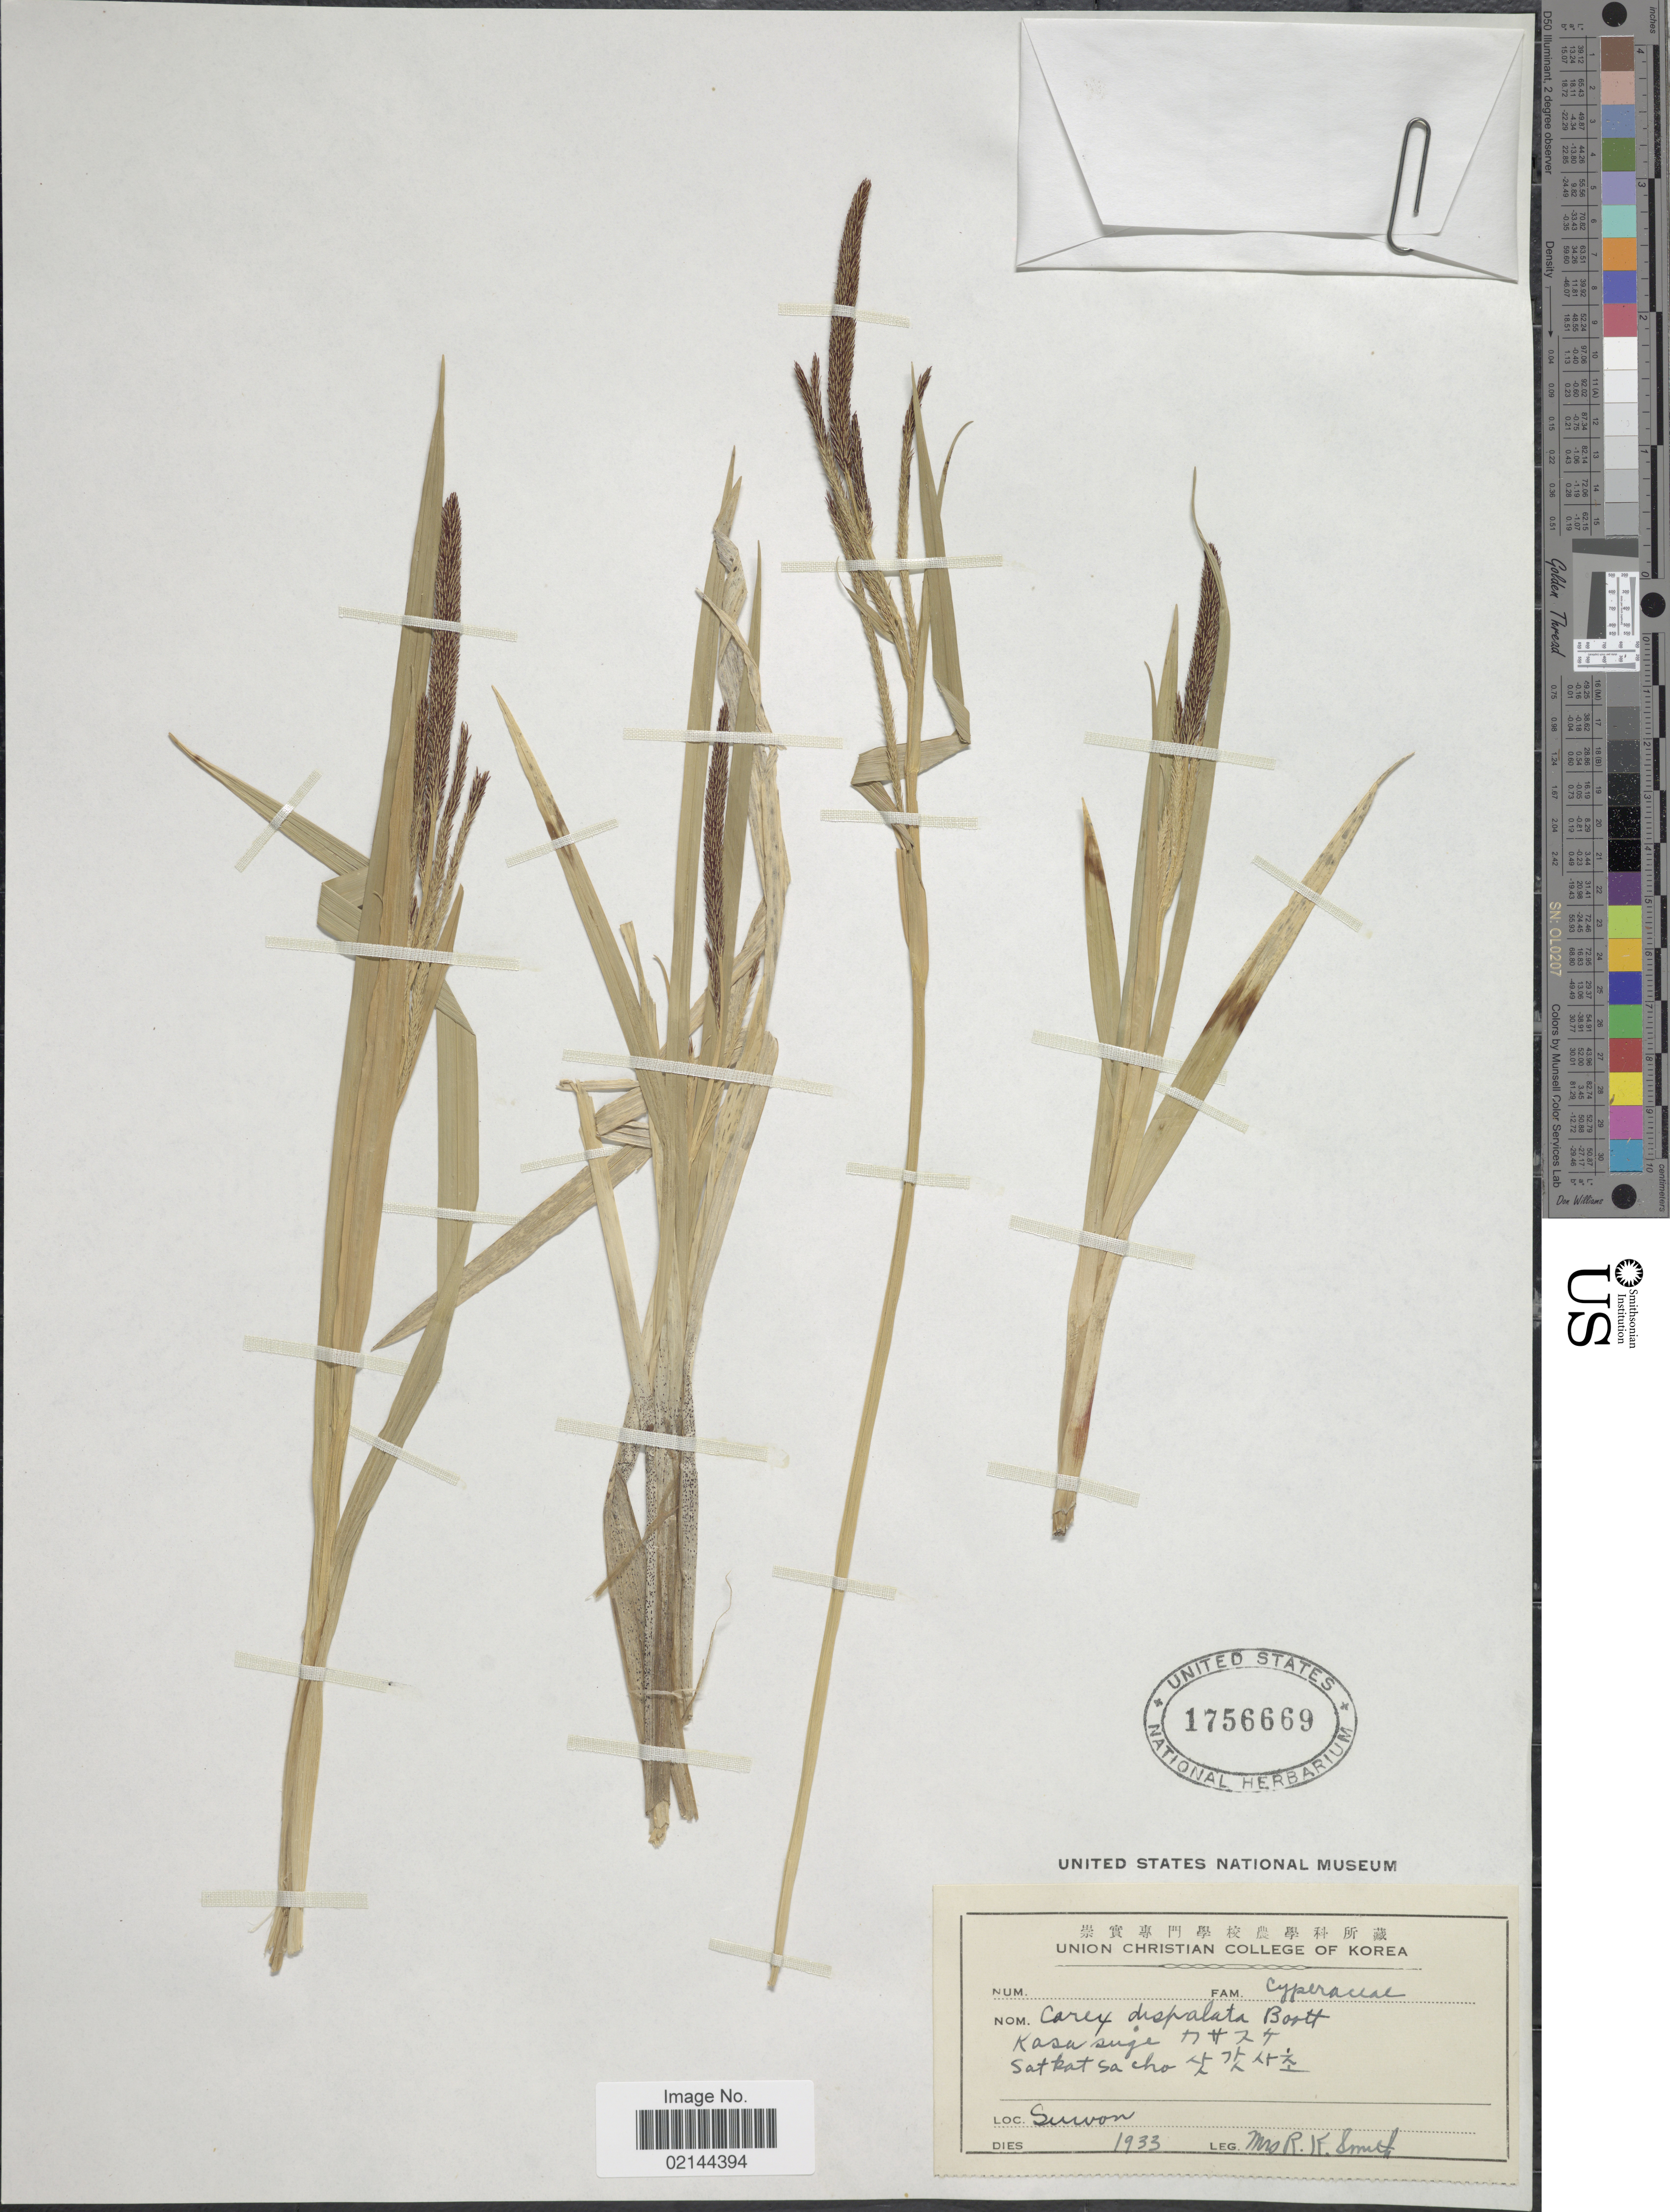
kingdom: Plantae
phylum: Tracheophyta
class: Liliopsida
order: Poales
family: Cyperaceae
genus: Carex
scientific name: Carex dispalata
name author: Boott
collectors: Mrs. R. K. Smith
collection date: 1933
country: China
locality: Kasa suge. Satkat sa cho. Survon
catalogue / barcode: US 1756669